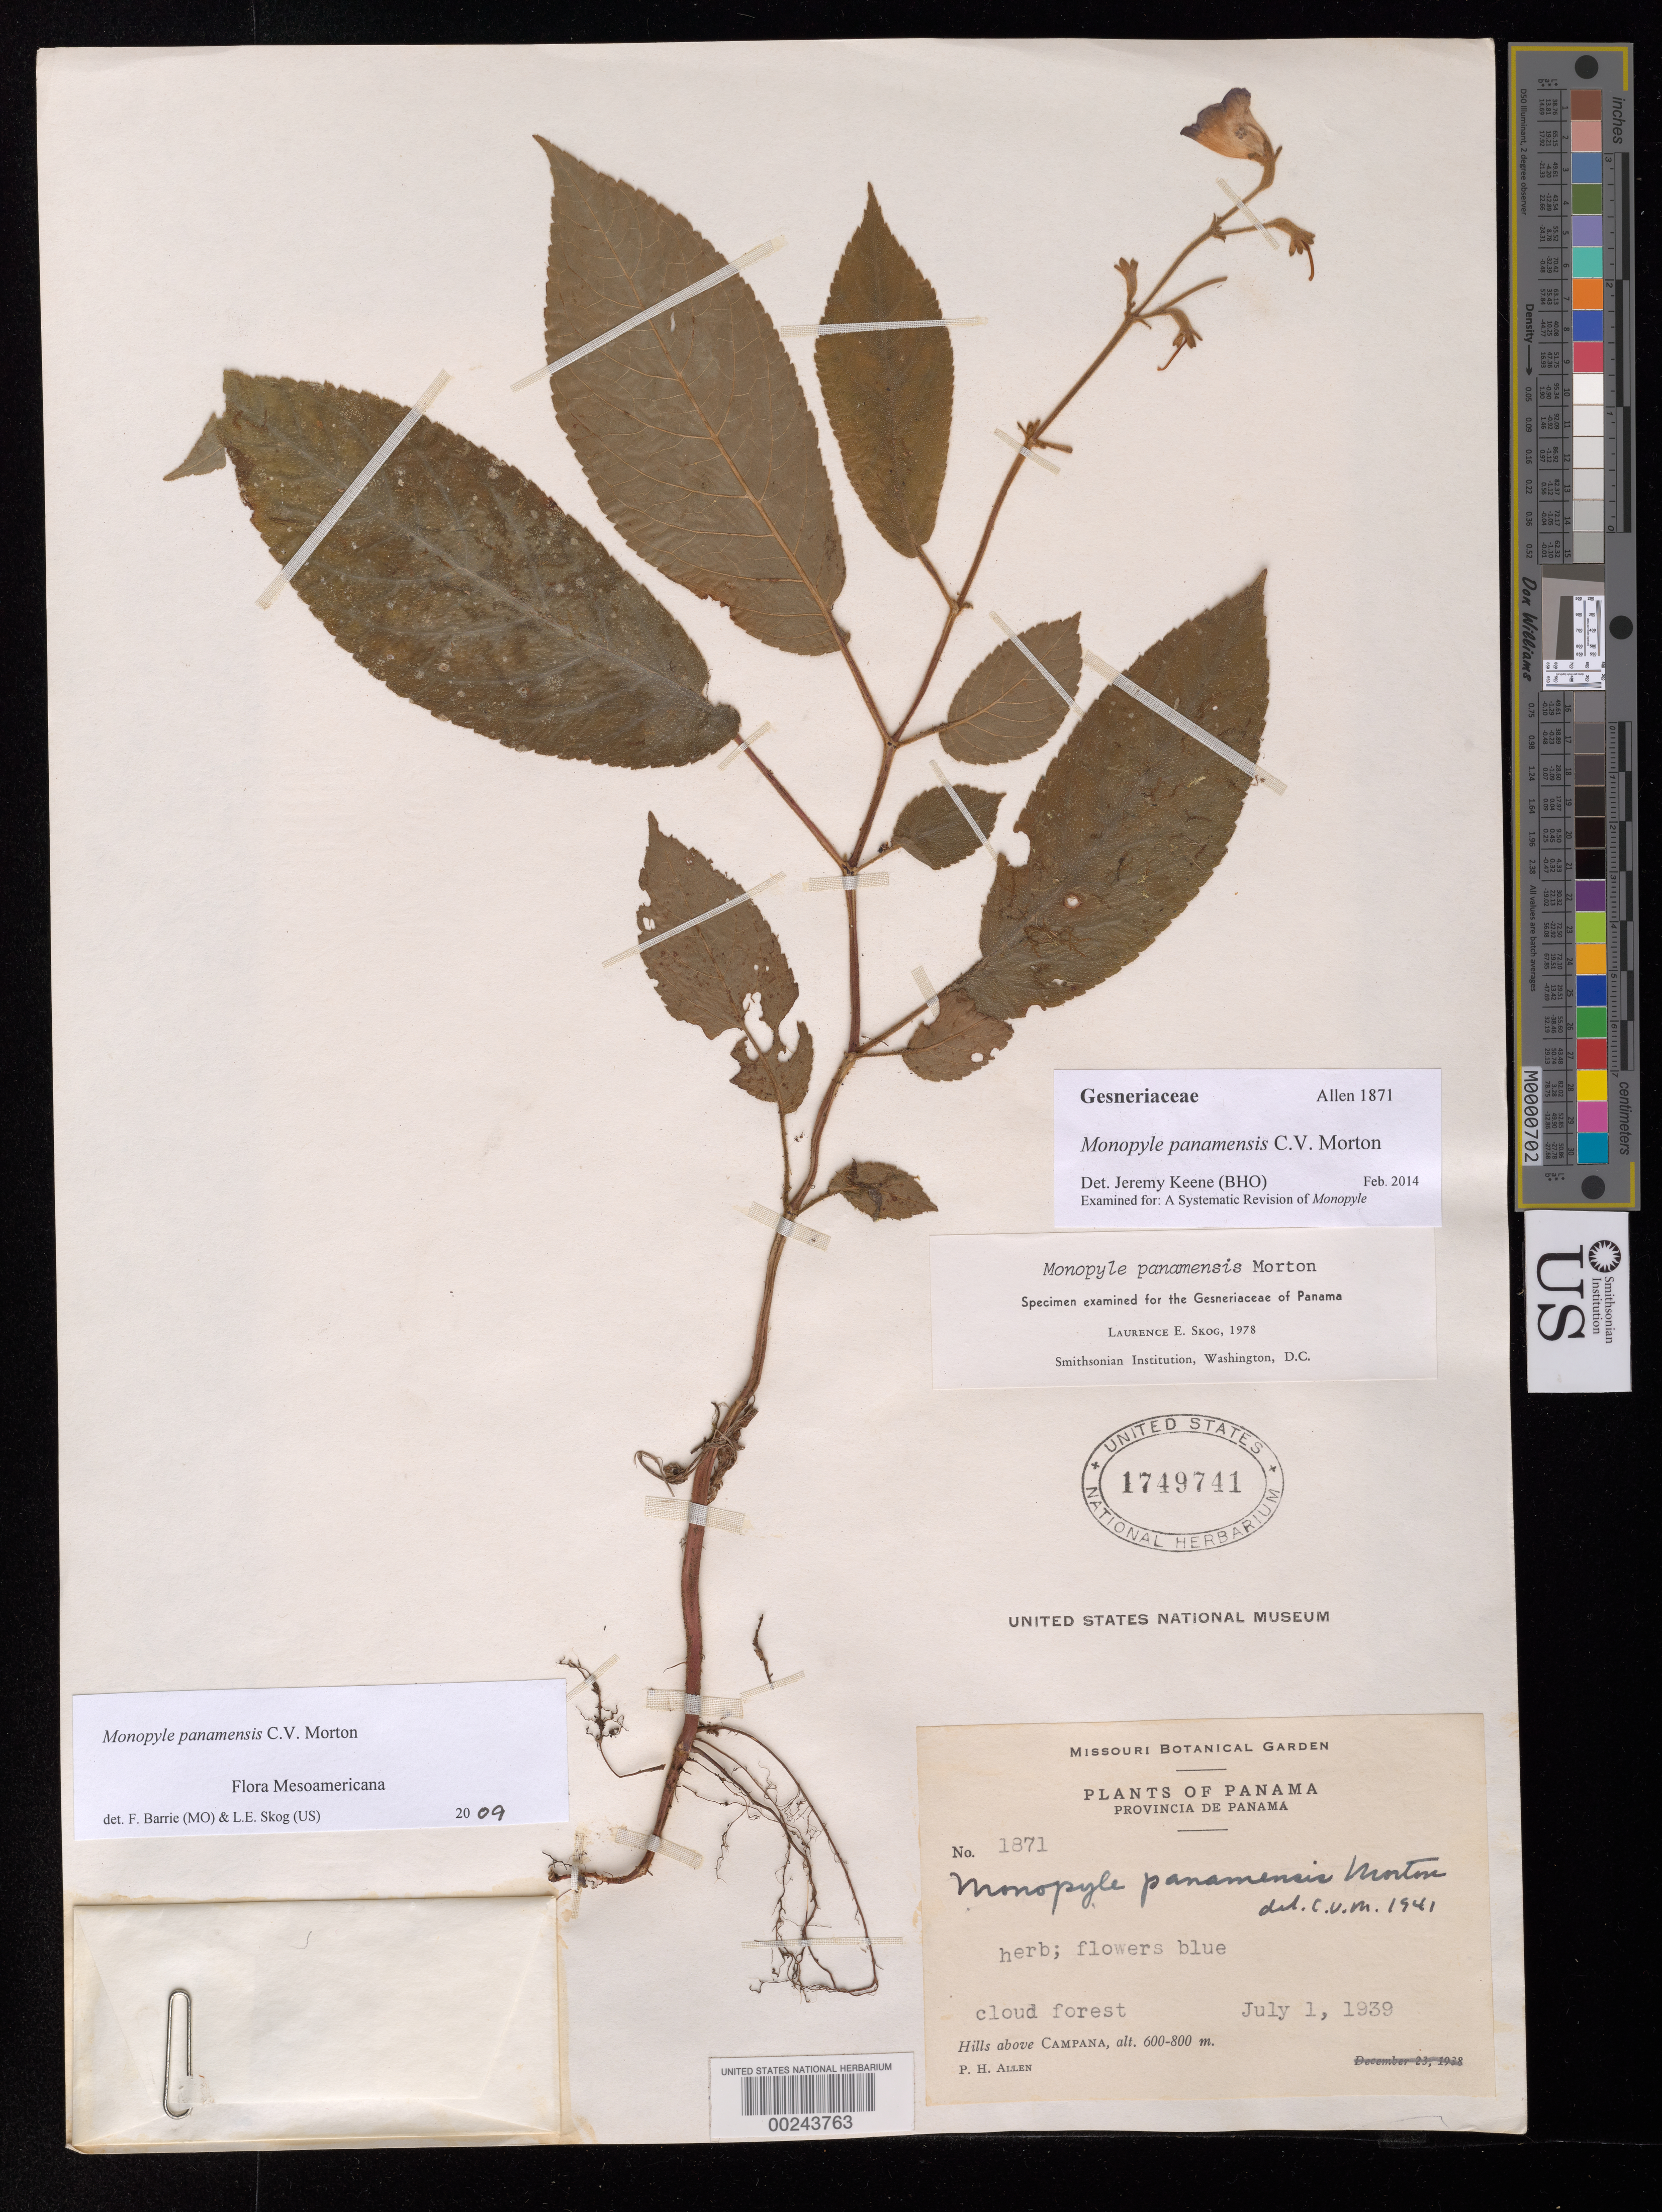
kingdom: Plantae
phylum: Tracheophyta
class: Magnoliopsida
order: Lamiales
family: Gesneriaceae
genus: Monopyle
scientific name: Monopyle panamensis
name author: C.V. Morton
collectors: P. H. Allen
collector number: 1871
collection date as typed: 01 Jul 1939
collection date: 1939-07-01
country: Panama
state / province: Panamá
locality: Hills above Campana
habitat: Cloud forest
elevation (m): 600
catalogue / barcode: US 1749741